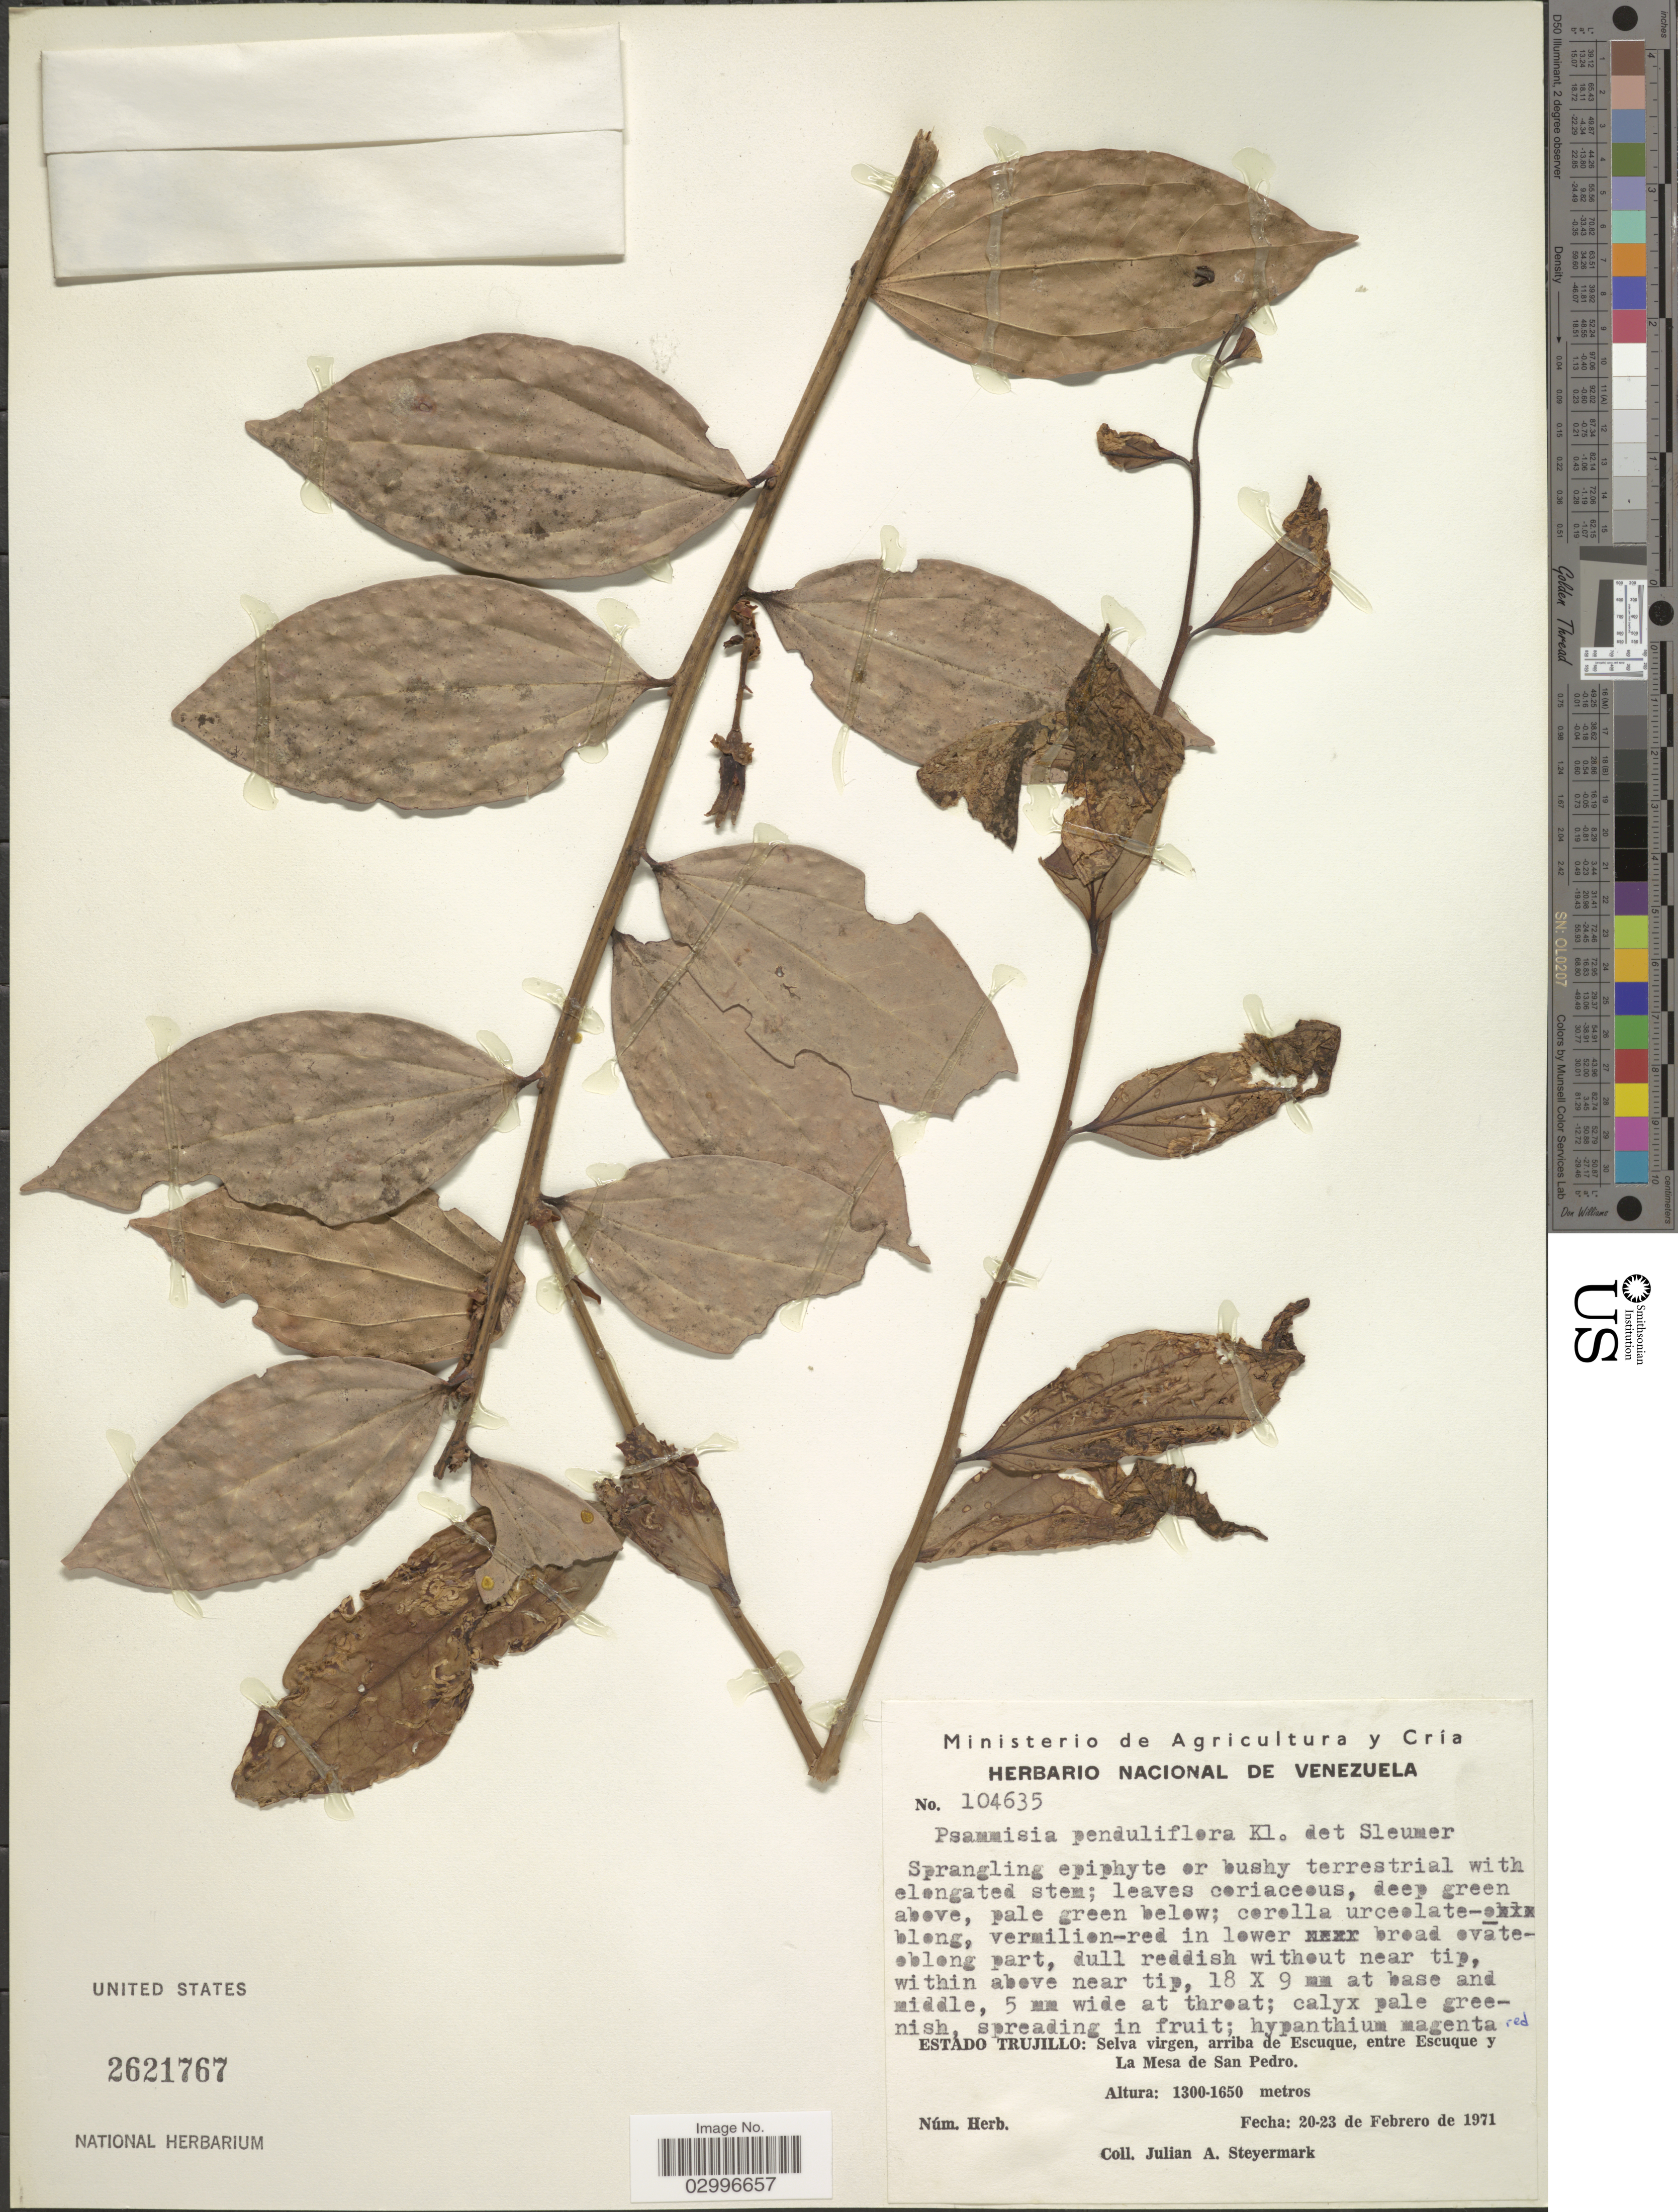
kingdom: Plantae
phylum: Tracheophyta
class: Magnoliopsida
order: Ericales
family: Ericaceae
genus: Psammisia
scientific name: Psammisia penduliflora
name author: (Dunal) Klotzsch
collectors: J. Steyermark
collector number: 104635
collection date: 1971-02-20/1971-02-23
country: Venezuela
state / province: Trujillo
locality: Selva virgen, arriba de Escuque, entre Escuque y La Mesa de San Pedro.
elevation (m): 1300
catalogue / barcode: US 2621767